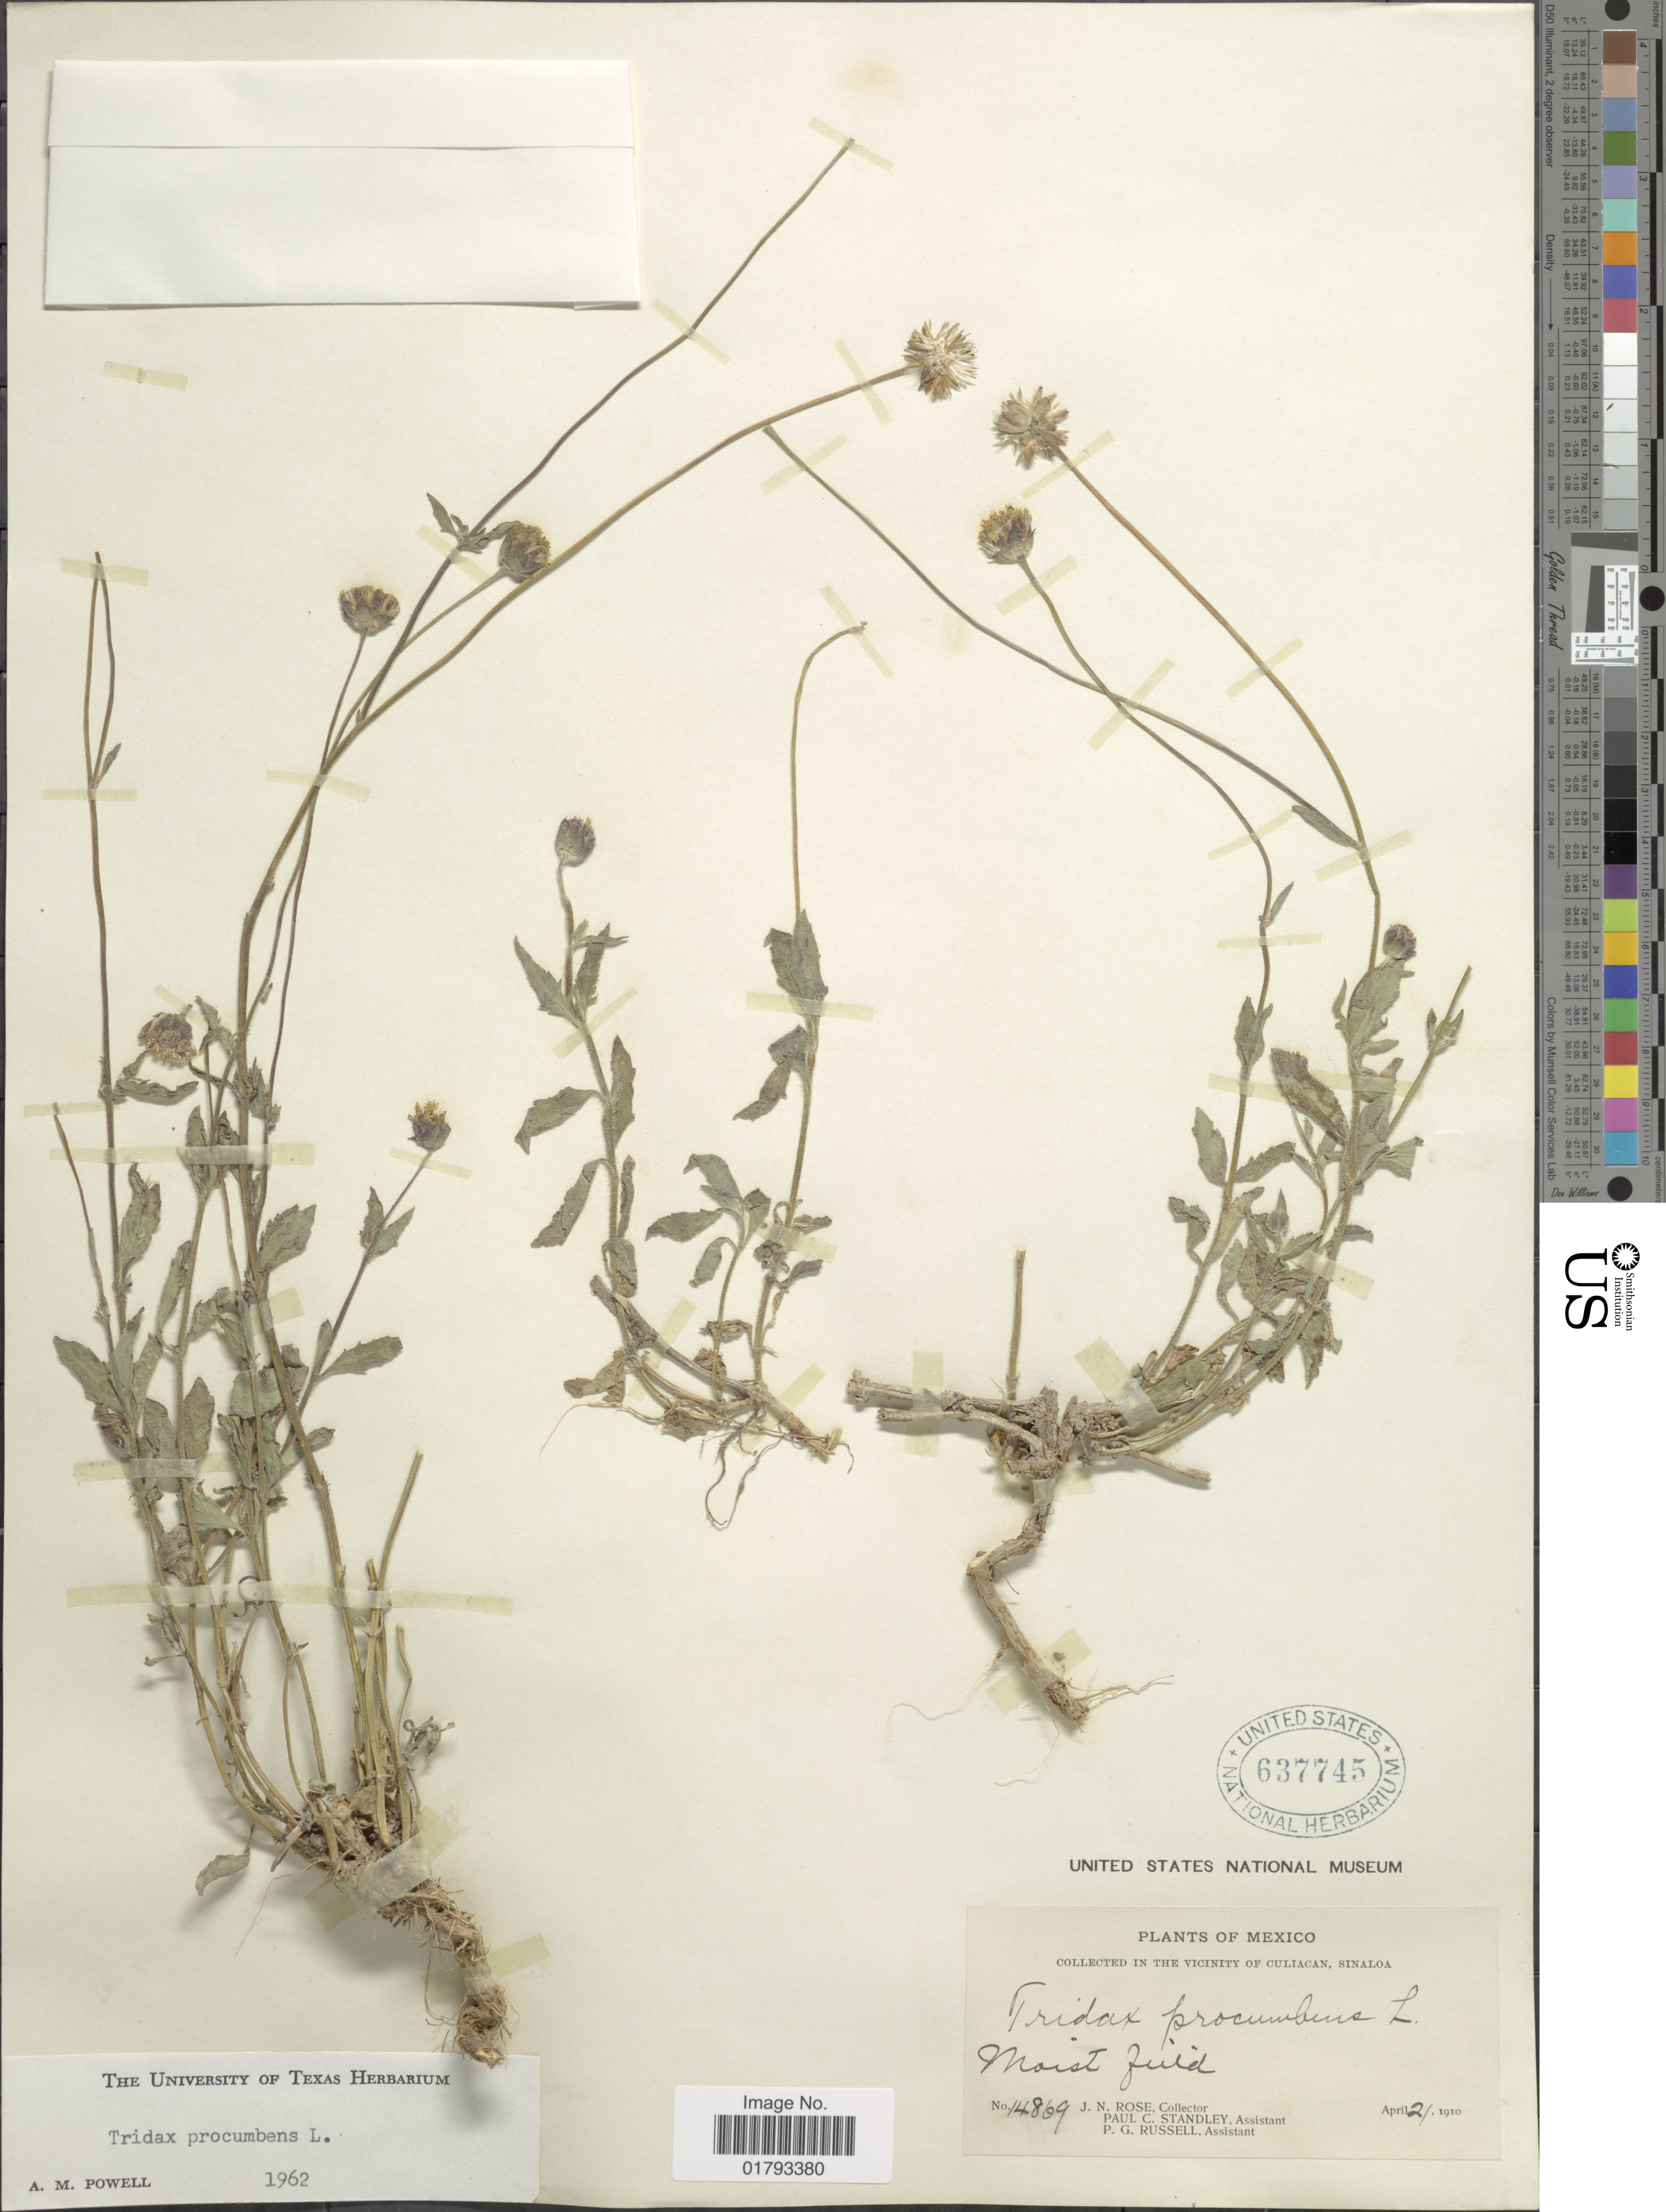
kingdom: Plantae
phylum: Tracheophyta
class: Magnoliopsida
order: Asterales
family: Asteraceae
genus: Tridax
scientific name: Tridax procumbens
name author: L.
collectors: J. N. Rose, P. C. Standley & P. G. Russell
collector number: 14869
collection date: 1910-04-21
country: Mexico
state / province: Sinaloa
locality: In the Vicinity of Culiacan, Sinaloa.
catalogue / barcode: US 637745